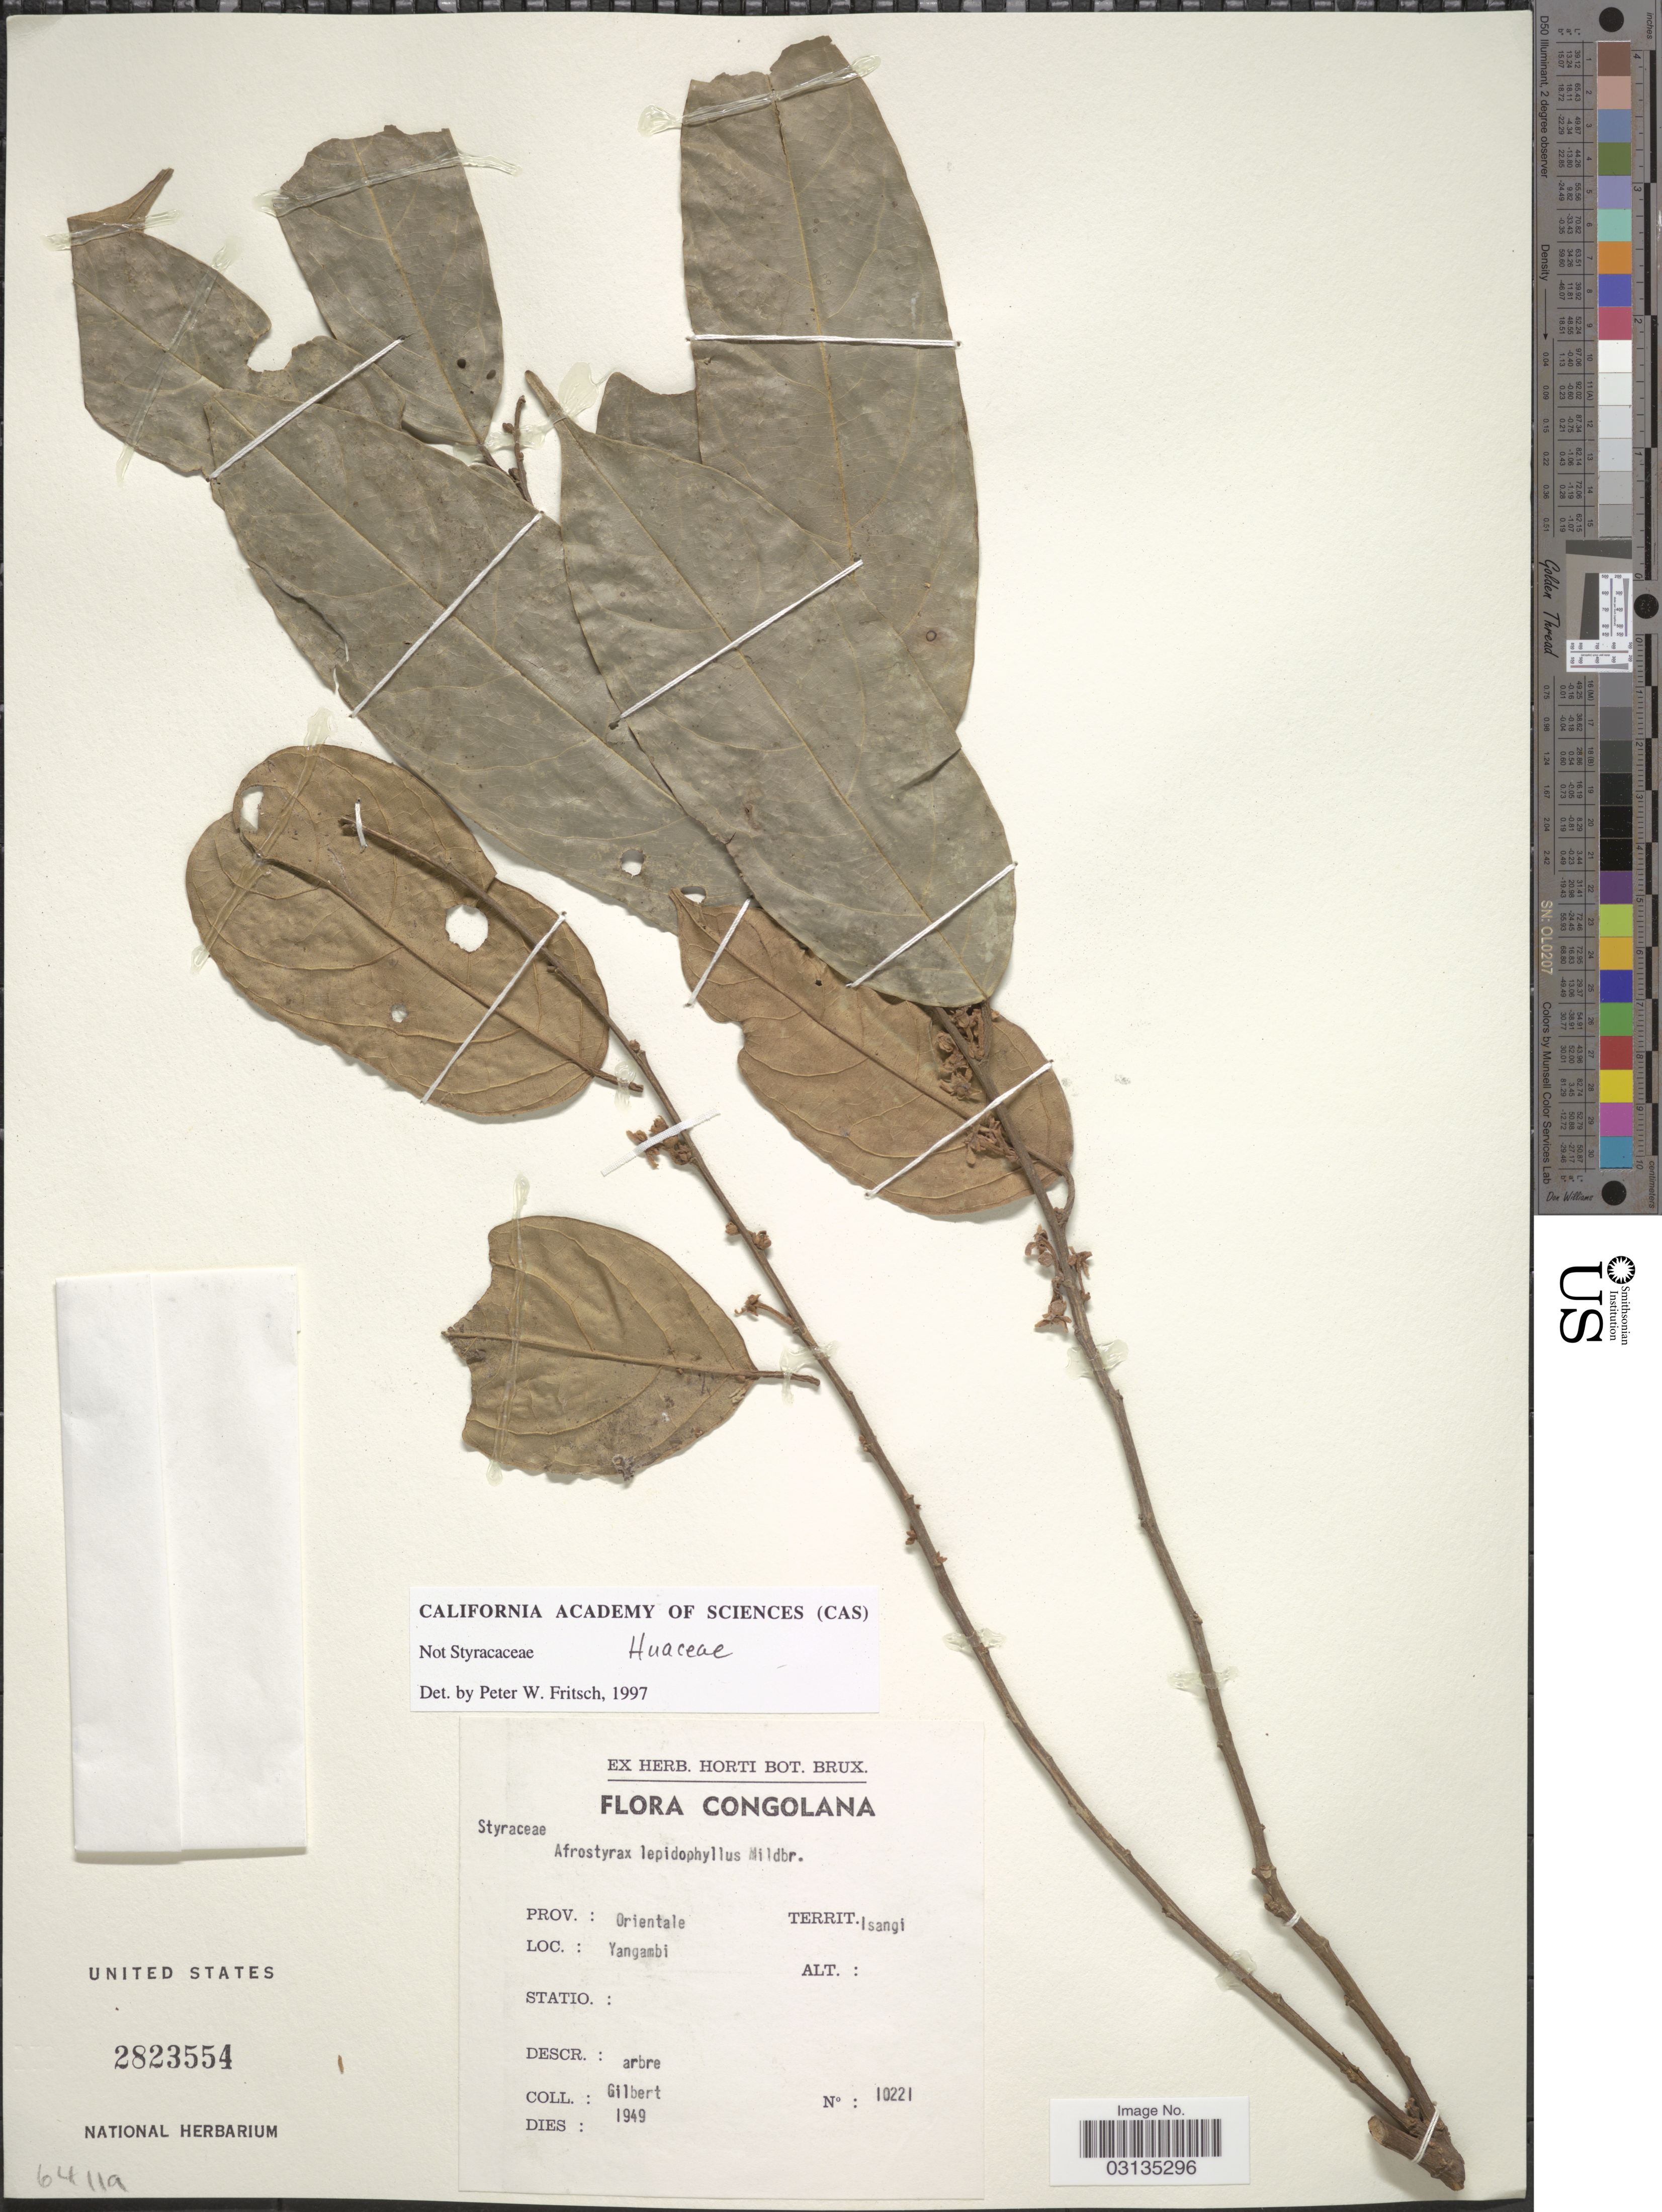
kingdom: Plantae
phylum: Tracheophyta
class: Magnoliopsida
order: Oxalidales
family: Huaceae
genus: Afrostyrax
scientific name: Afrostyrax lepidophyllus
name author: Mildbr.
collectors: -. Gilbert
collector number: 10221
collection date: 1949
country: Congo, Democratic Republic of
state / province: Tshopo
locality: Congolana, Territ. Isangi, Yangambi.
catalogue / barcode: US 2823554